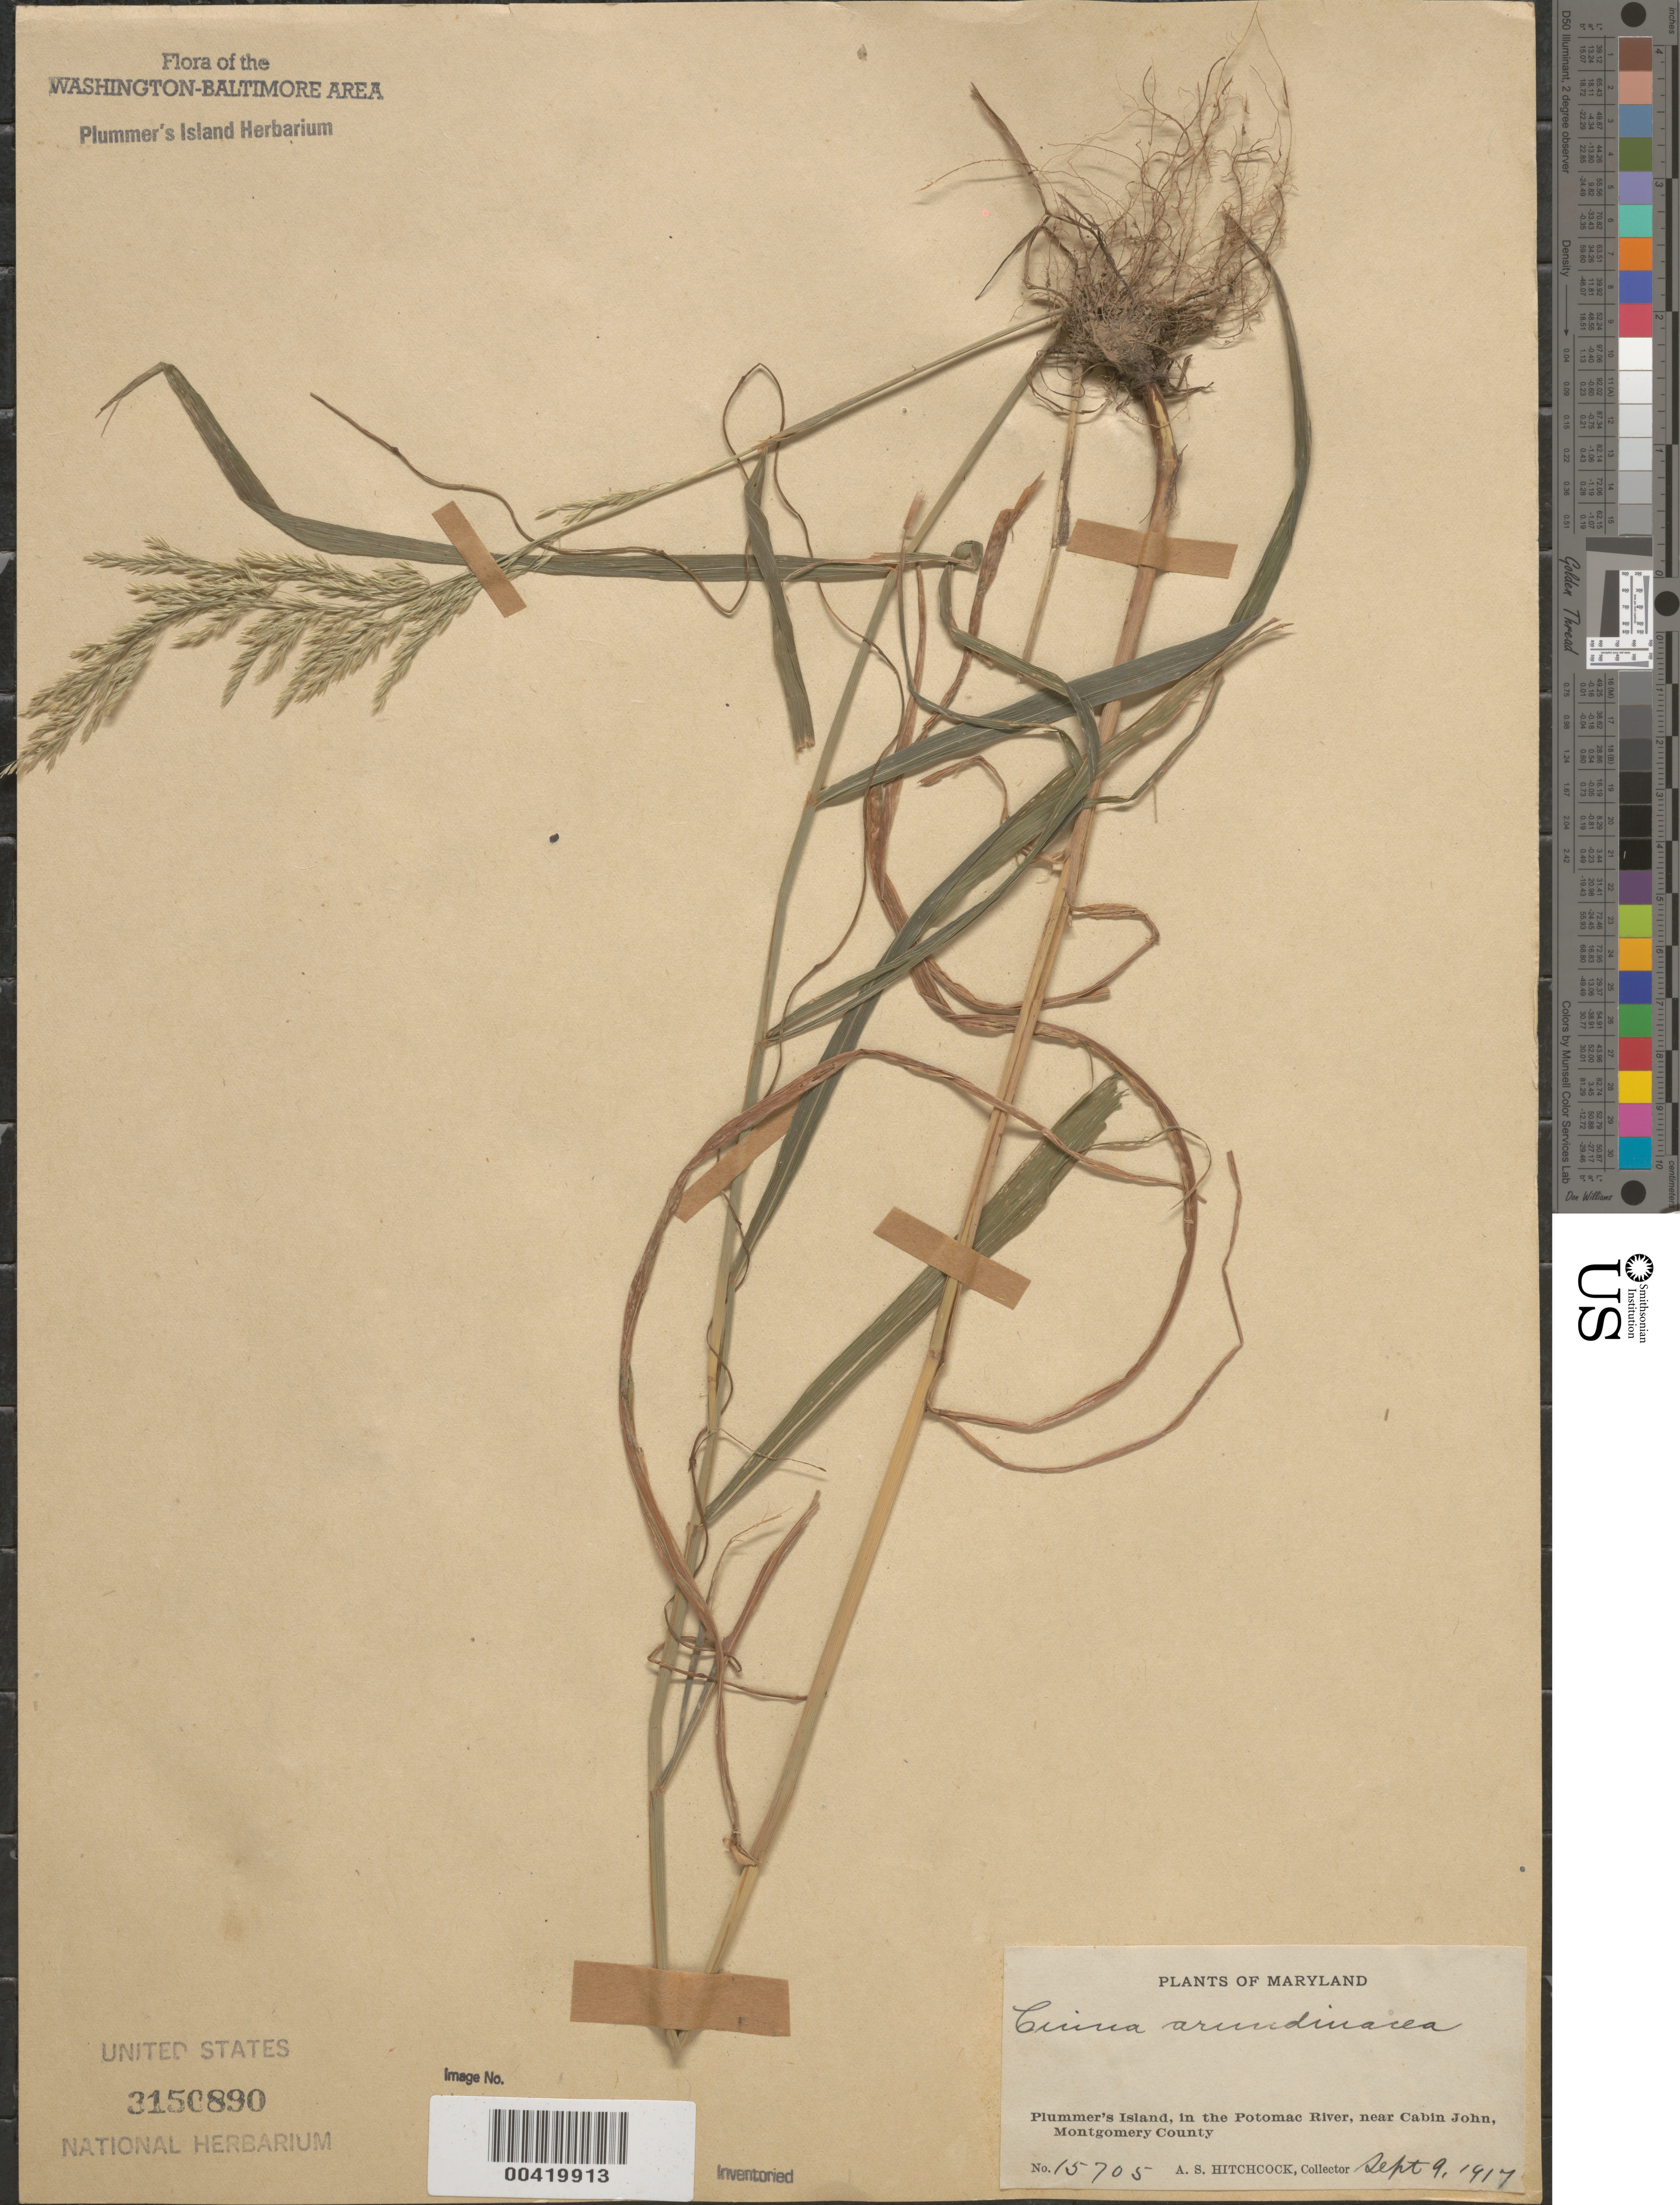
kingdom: Plantae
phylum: Tracheophyta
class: Liliopsida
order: Poales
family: Poaceae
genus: Cinna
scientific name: Cinna arundinacea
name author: L.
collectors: A. S. Hitchcock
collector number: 15705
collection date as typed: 09 Sep 1917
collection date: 1917-09-09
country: United States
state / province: Maryland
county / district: Montgomery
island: Plummers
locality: Plummer's Island C. & O. Canal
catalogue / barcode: US 3150890